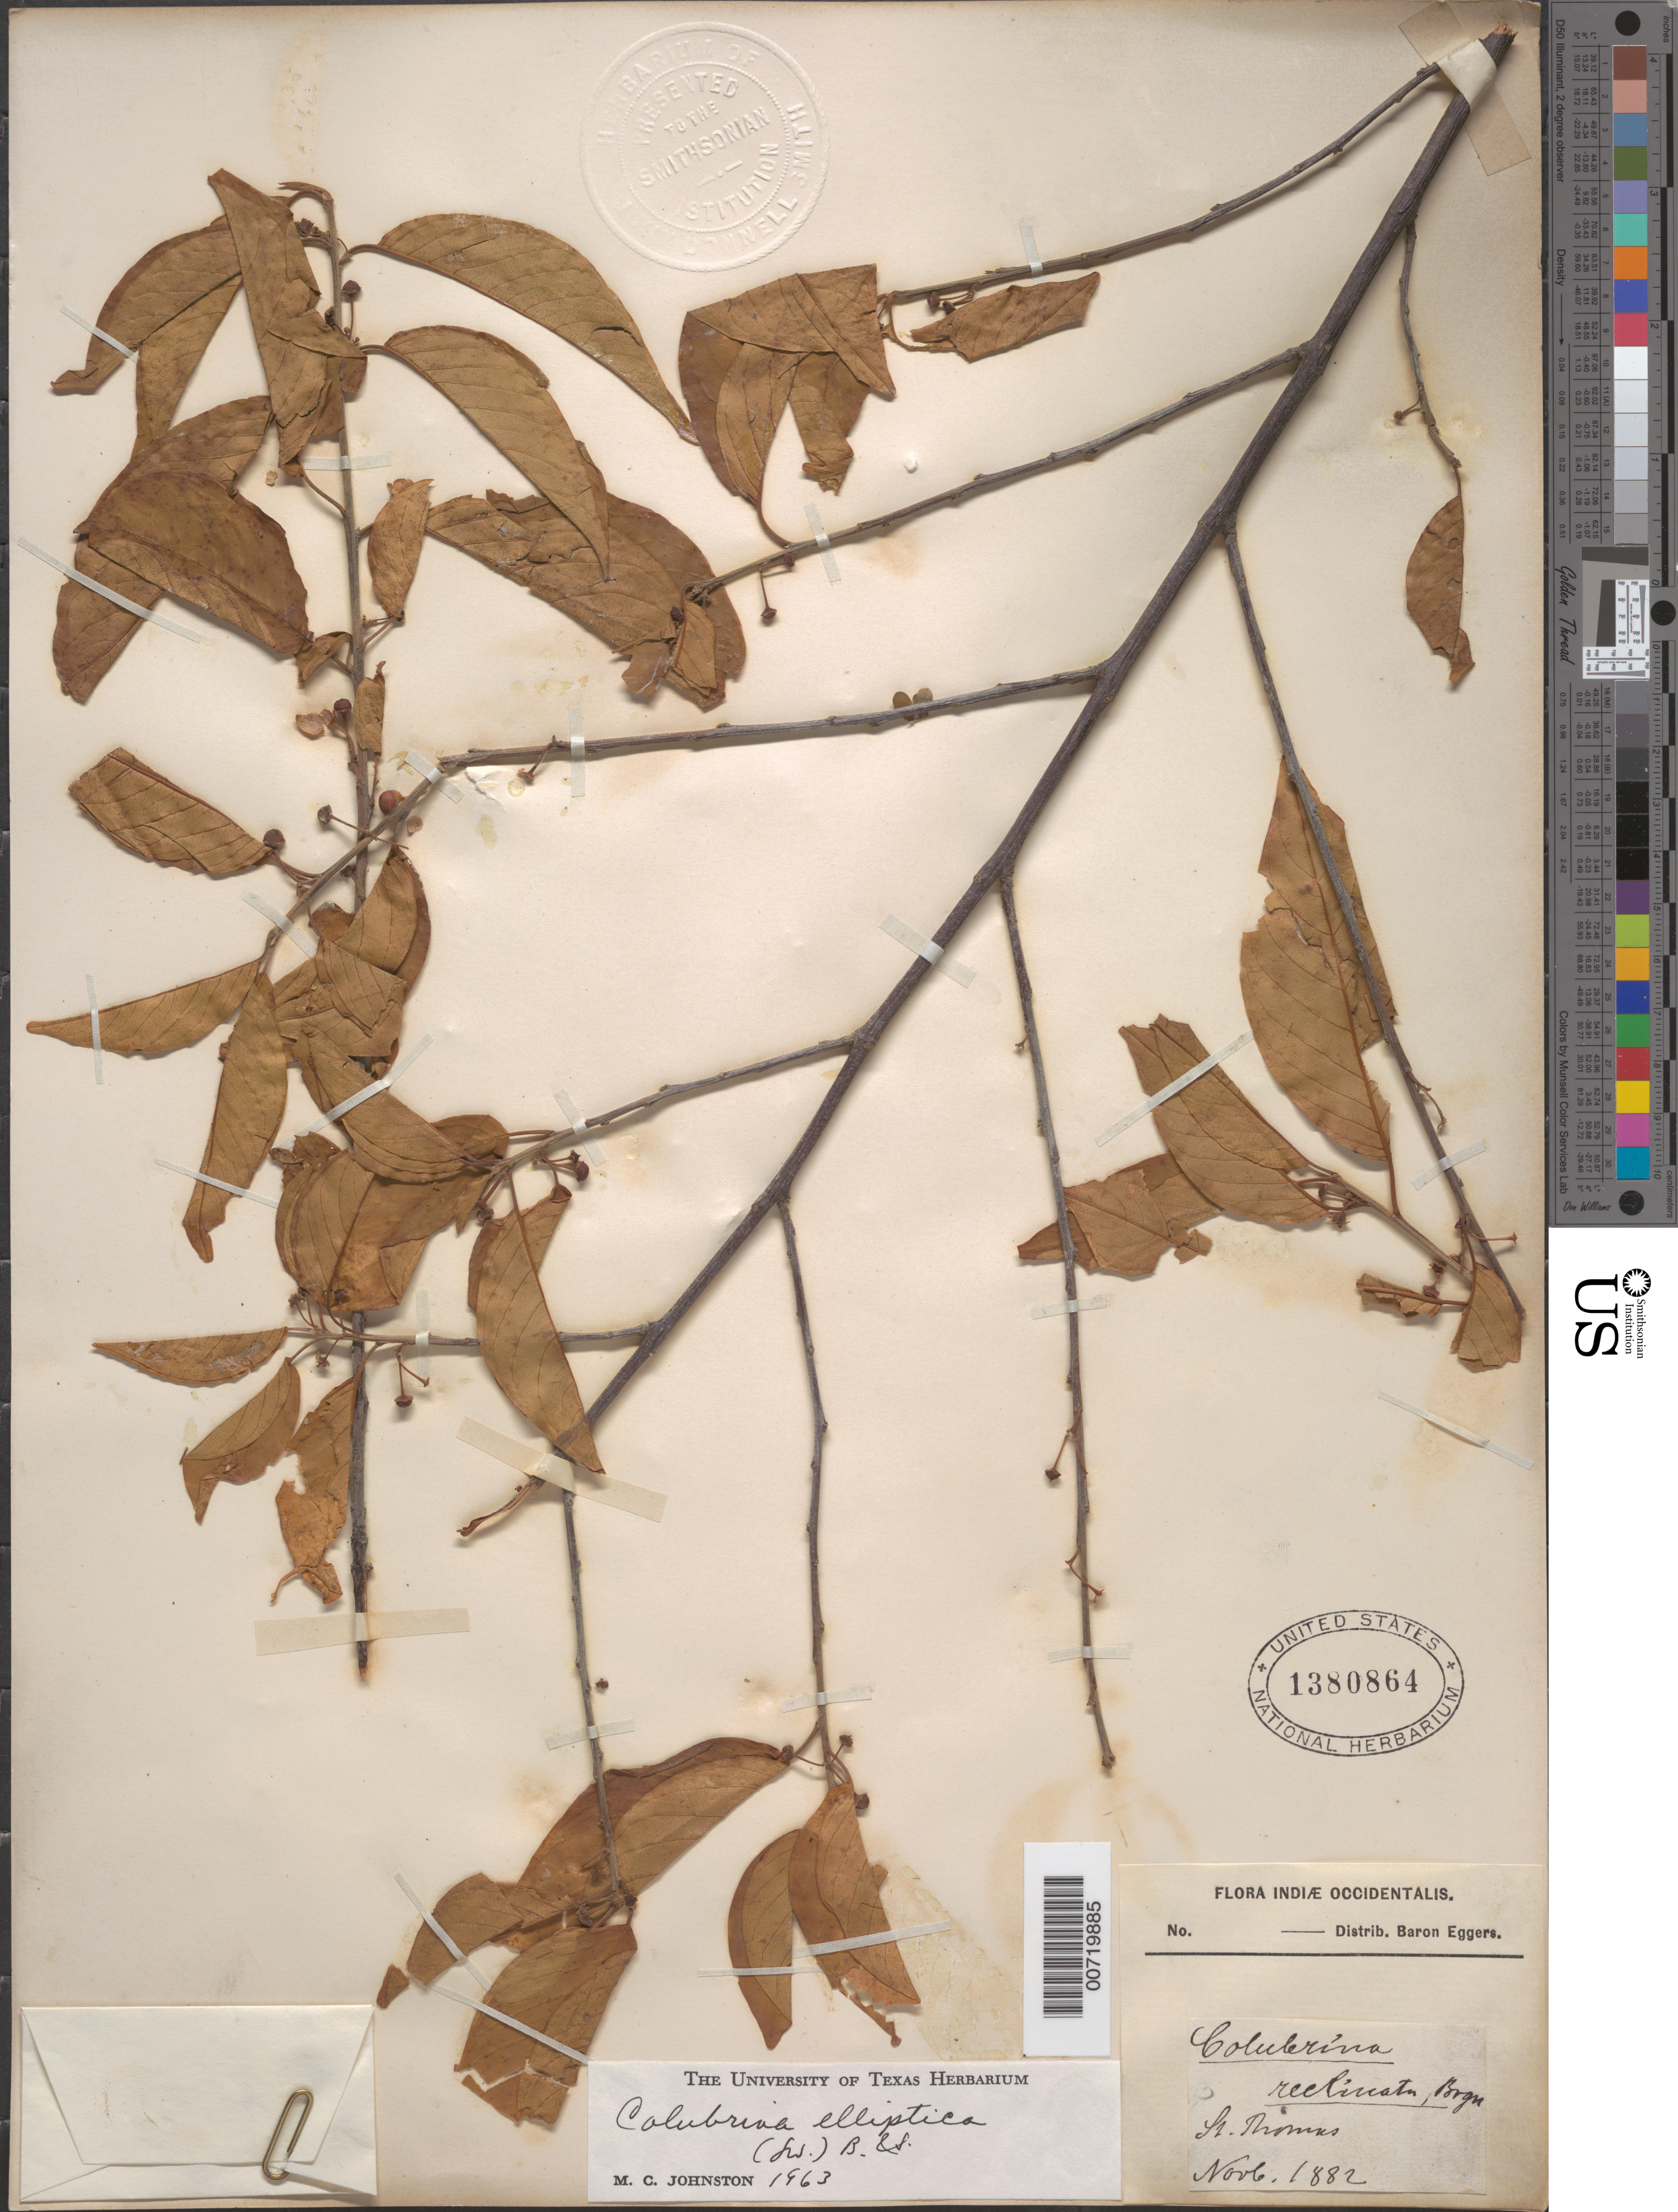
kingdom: Plantae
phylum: Tracheophyta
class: Magnoliopsida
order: Rosales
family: Rhamnaceae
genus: Colubrina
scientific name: Colubrina elliptica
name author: (Sw.) Brizicky & W.L. Stern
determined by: Johnston, Marshall C.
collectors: H. F. A. von Eggers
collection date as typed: Nov 1882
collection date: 1882-11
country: U.S. Virgin Islands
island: St. Thomas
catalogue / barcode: US 1380864